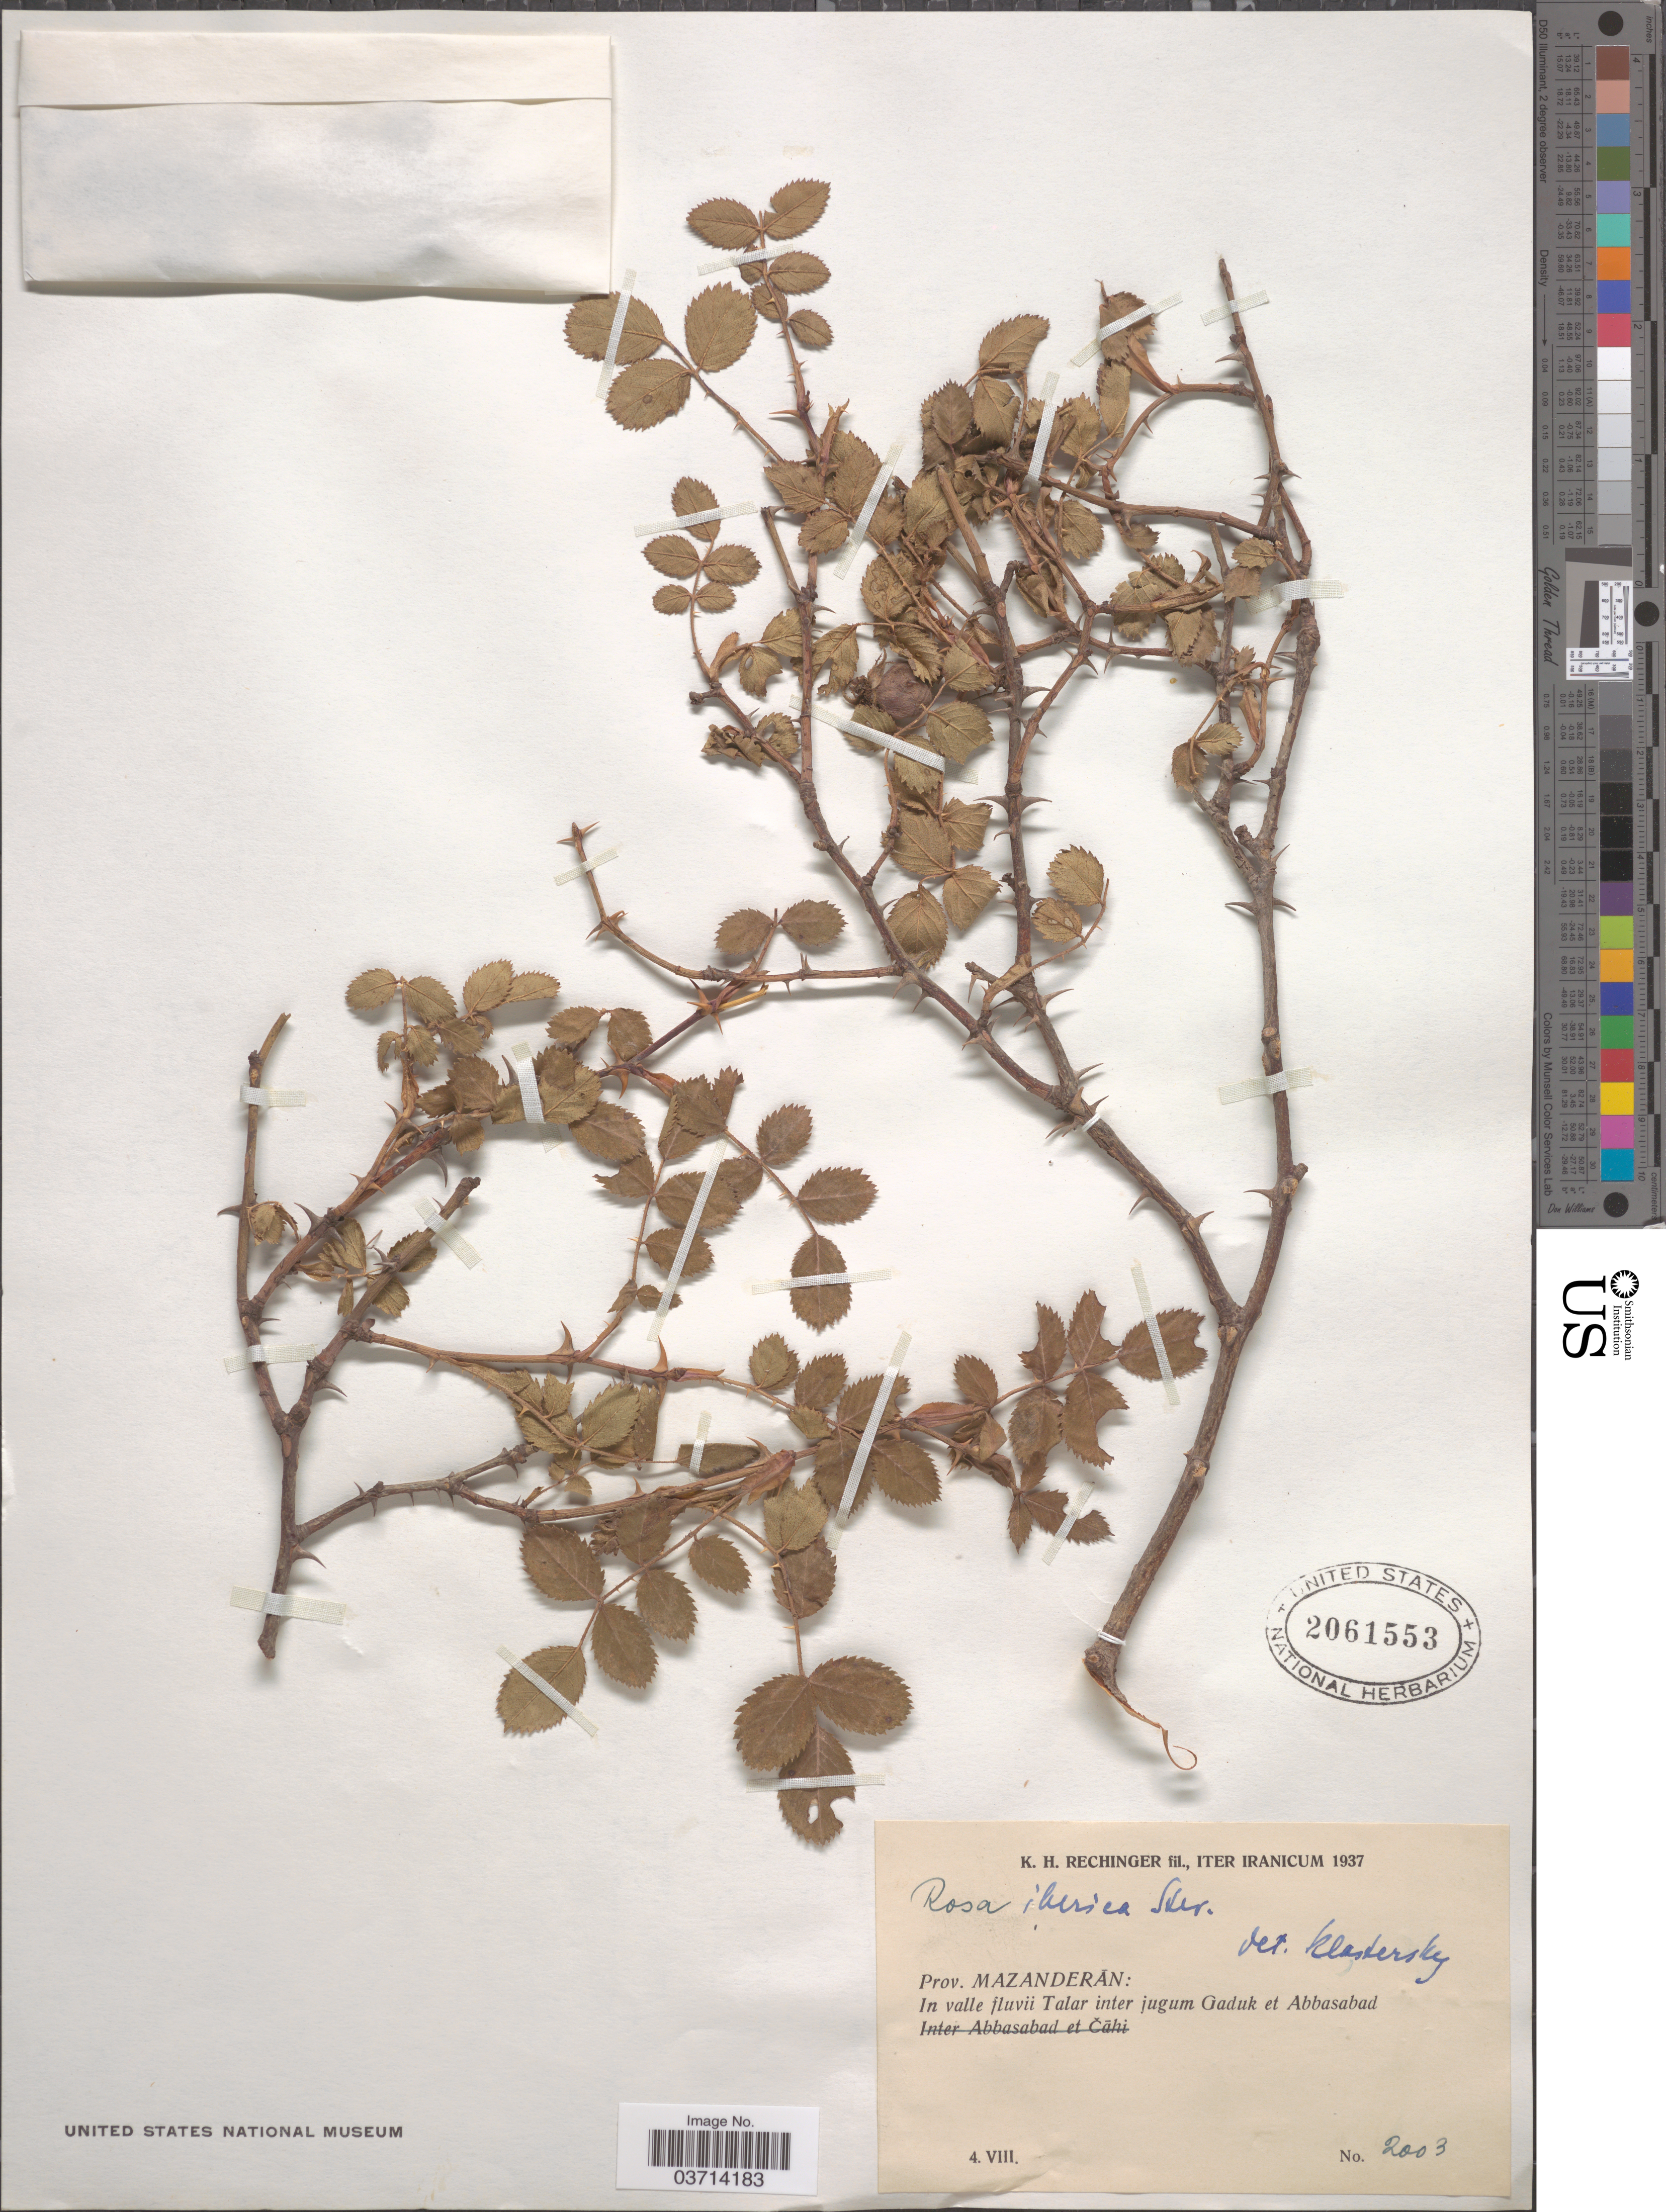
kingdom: Plantae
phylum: Tracheophyta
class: Magnoliopsida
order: Rosales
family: Rosaceae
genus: Rosa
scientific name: Rosa iberica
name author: Steven ex M. Bieb.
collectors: K. H. Rechinger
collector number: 2003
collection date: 1937-08-04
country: Iran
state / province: Mazandaran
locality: In valle fluvii inter jugum Gaduk et Abbasabad.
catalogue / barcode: US 2061553